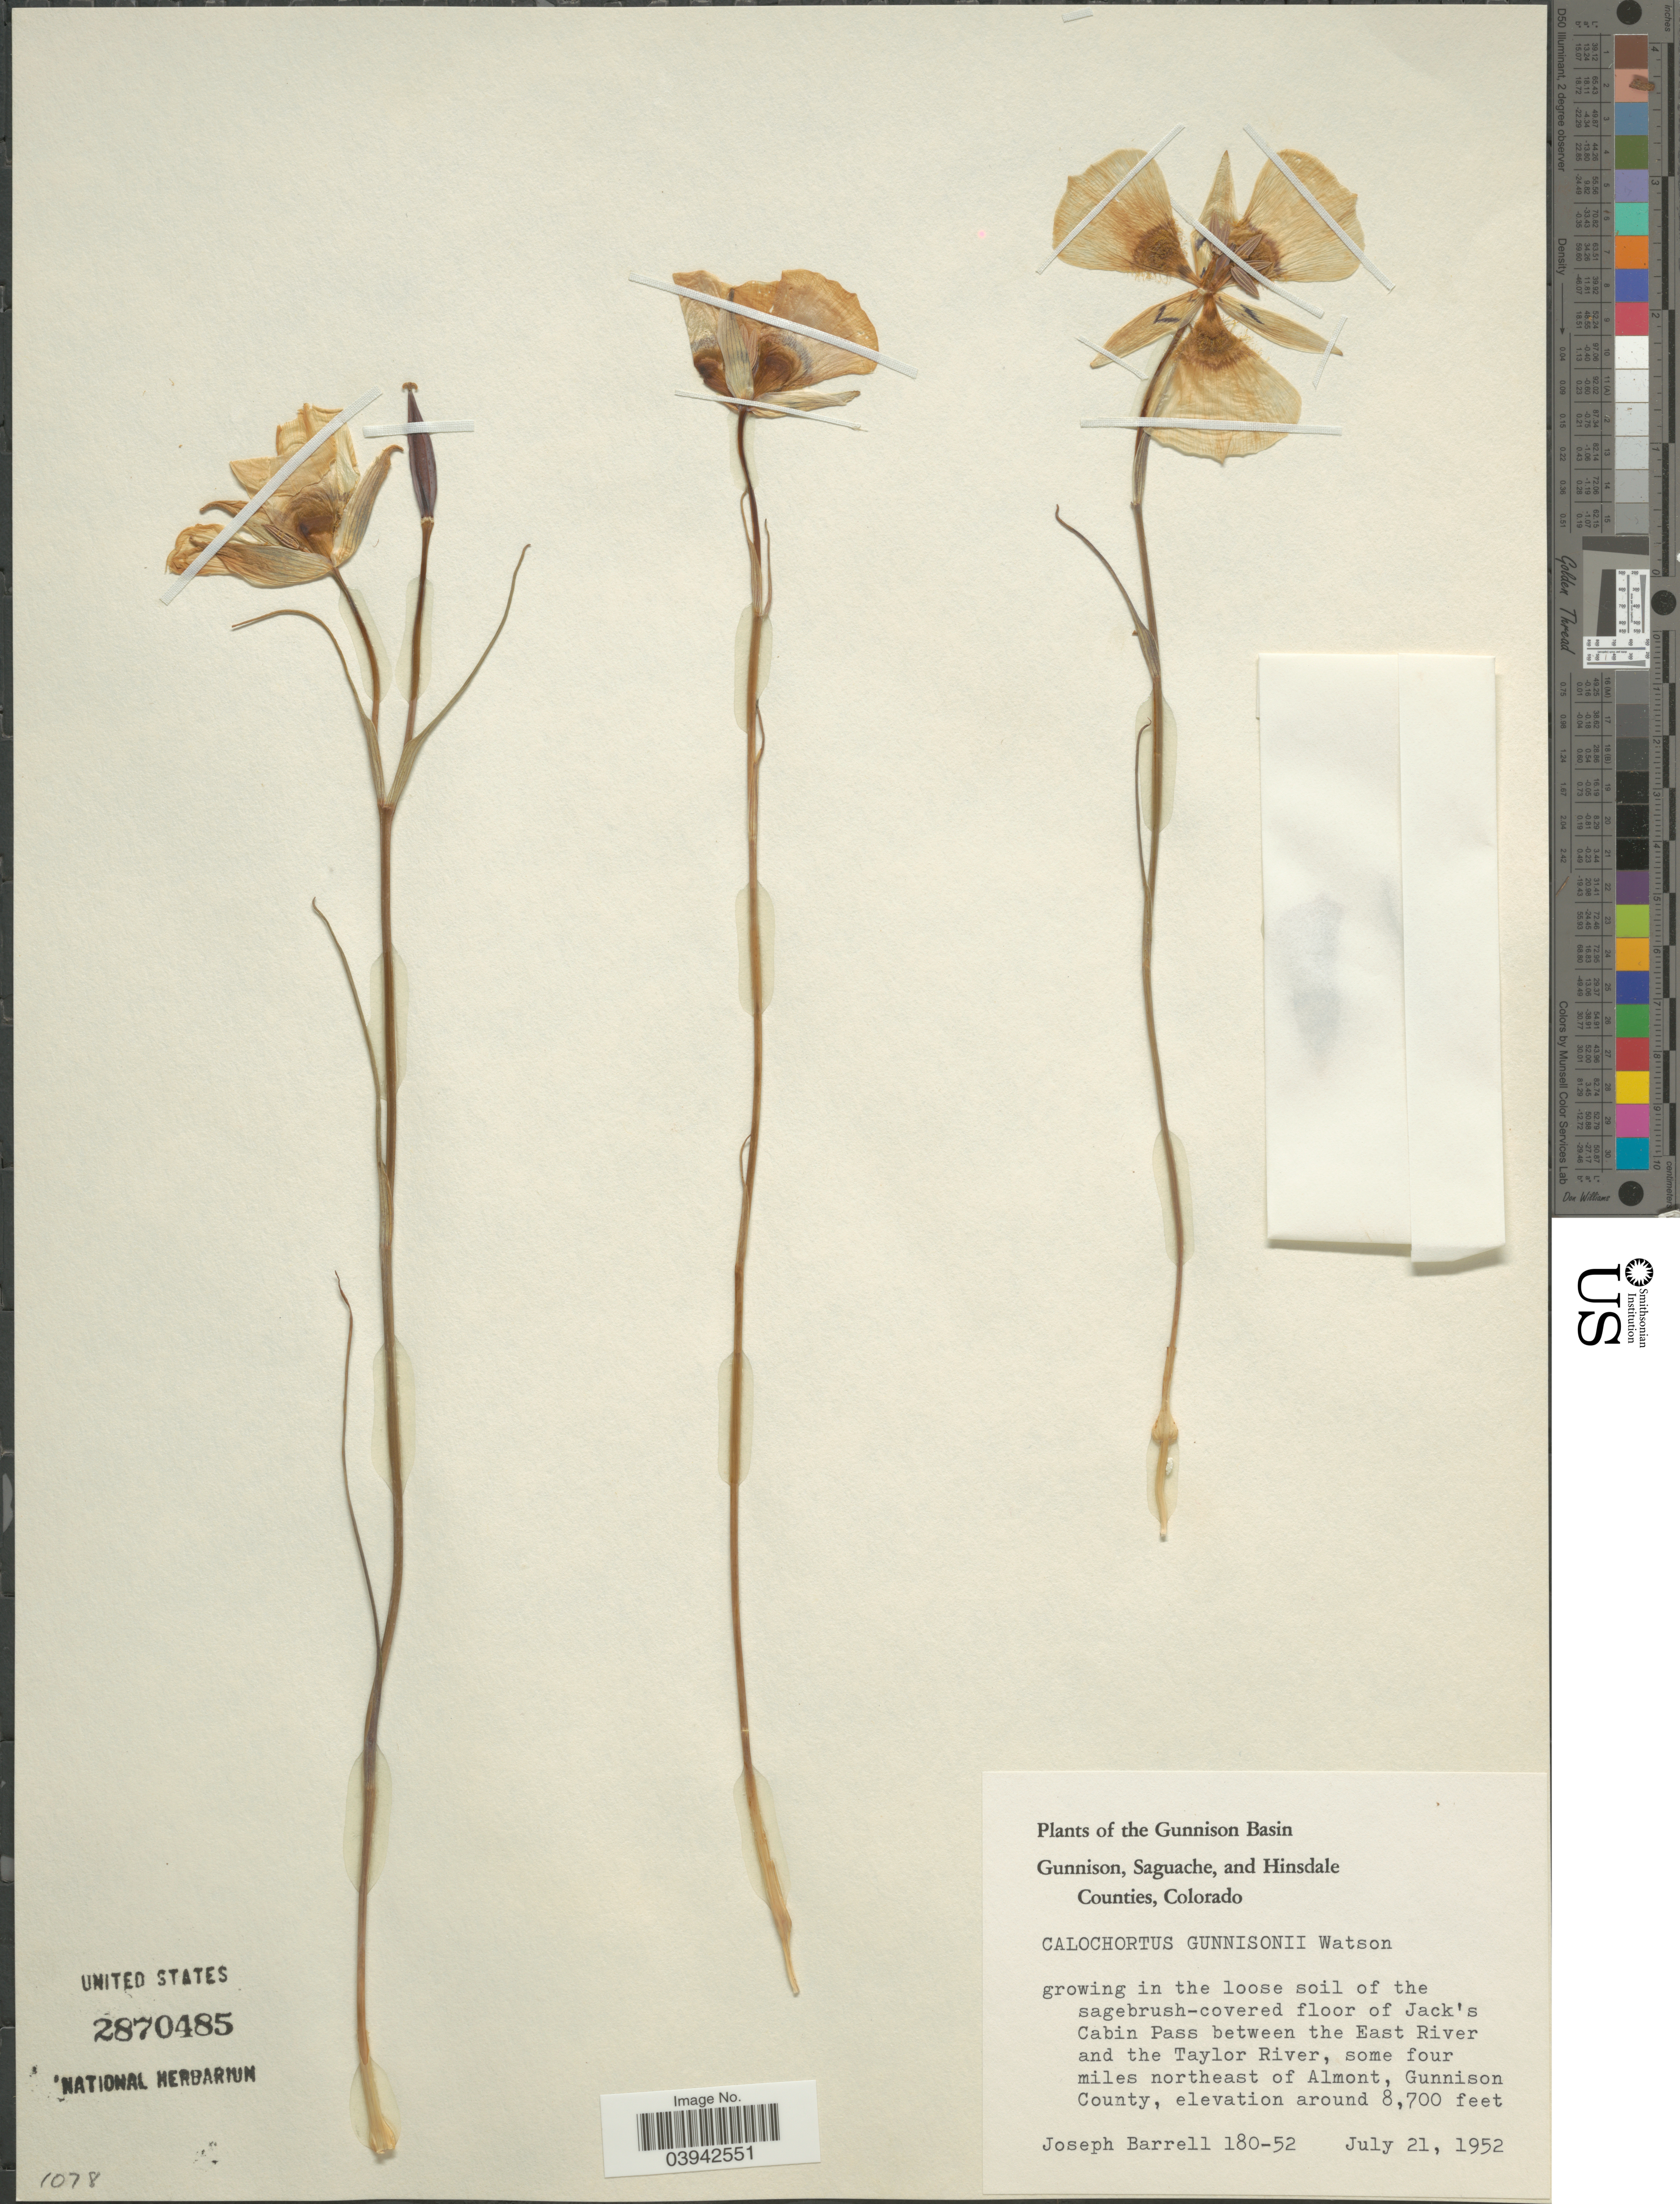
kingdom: Plantae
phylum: Tracheophyta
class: Liliopsida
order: Liliales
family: Liliaceae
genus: Calochortus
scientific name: Calochortus gunnisonii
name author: S. Watson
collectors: J. Barrell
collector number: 180-52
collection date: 1952-07-21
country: United States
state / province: Colorado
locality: The Gunnison Basin. In the loose soil of the sagebrush-covered floor of Jack's Cabin Pass between the East River and the Taylor River, some four miles northeast of Almont, Gunnison County.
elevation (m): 2652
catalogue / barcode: US 2870485